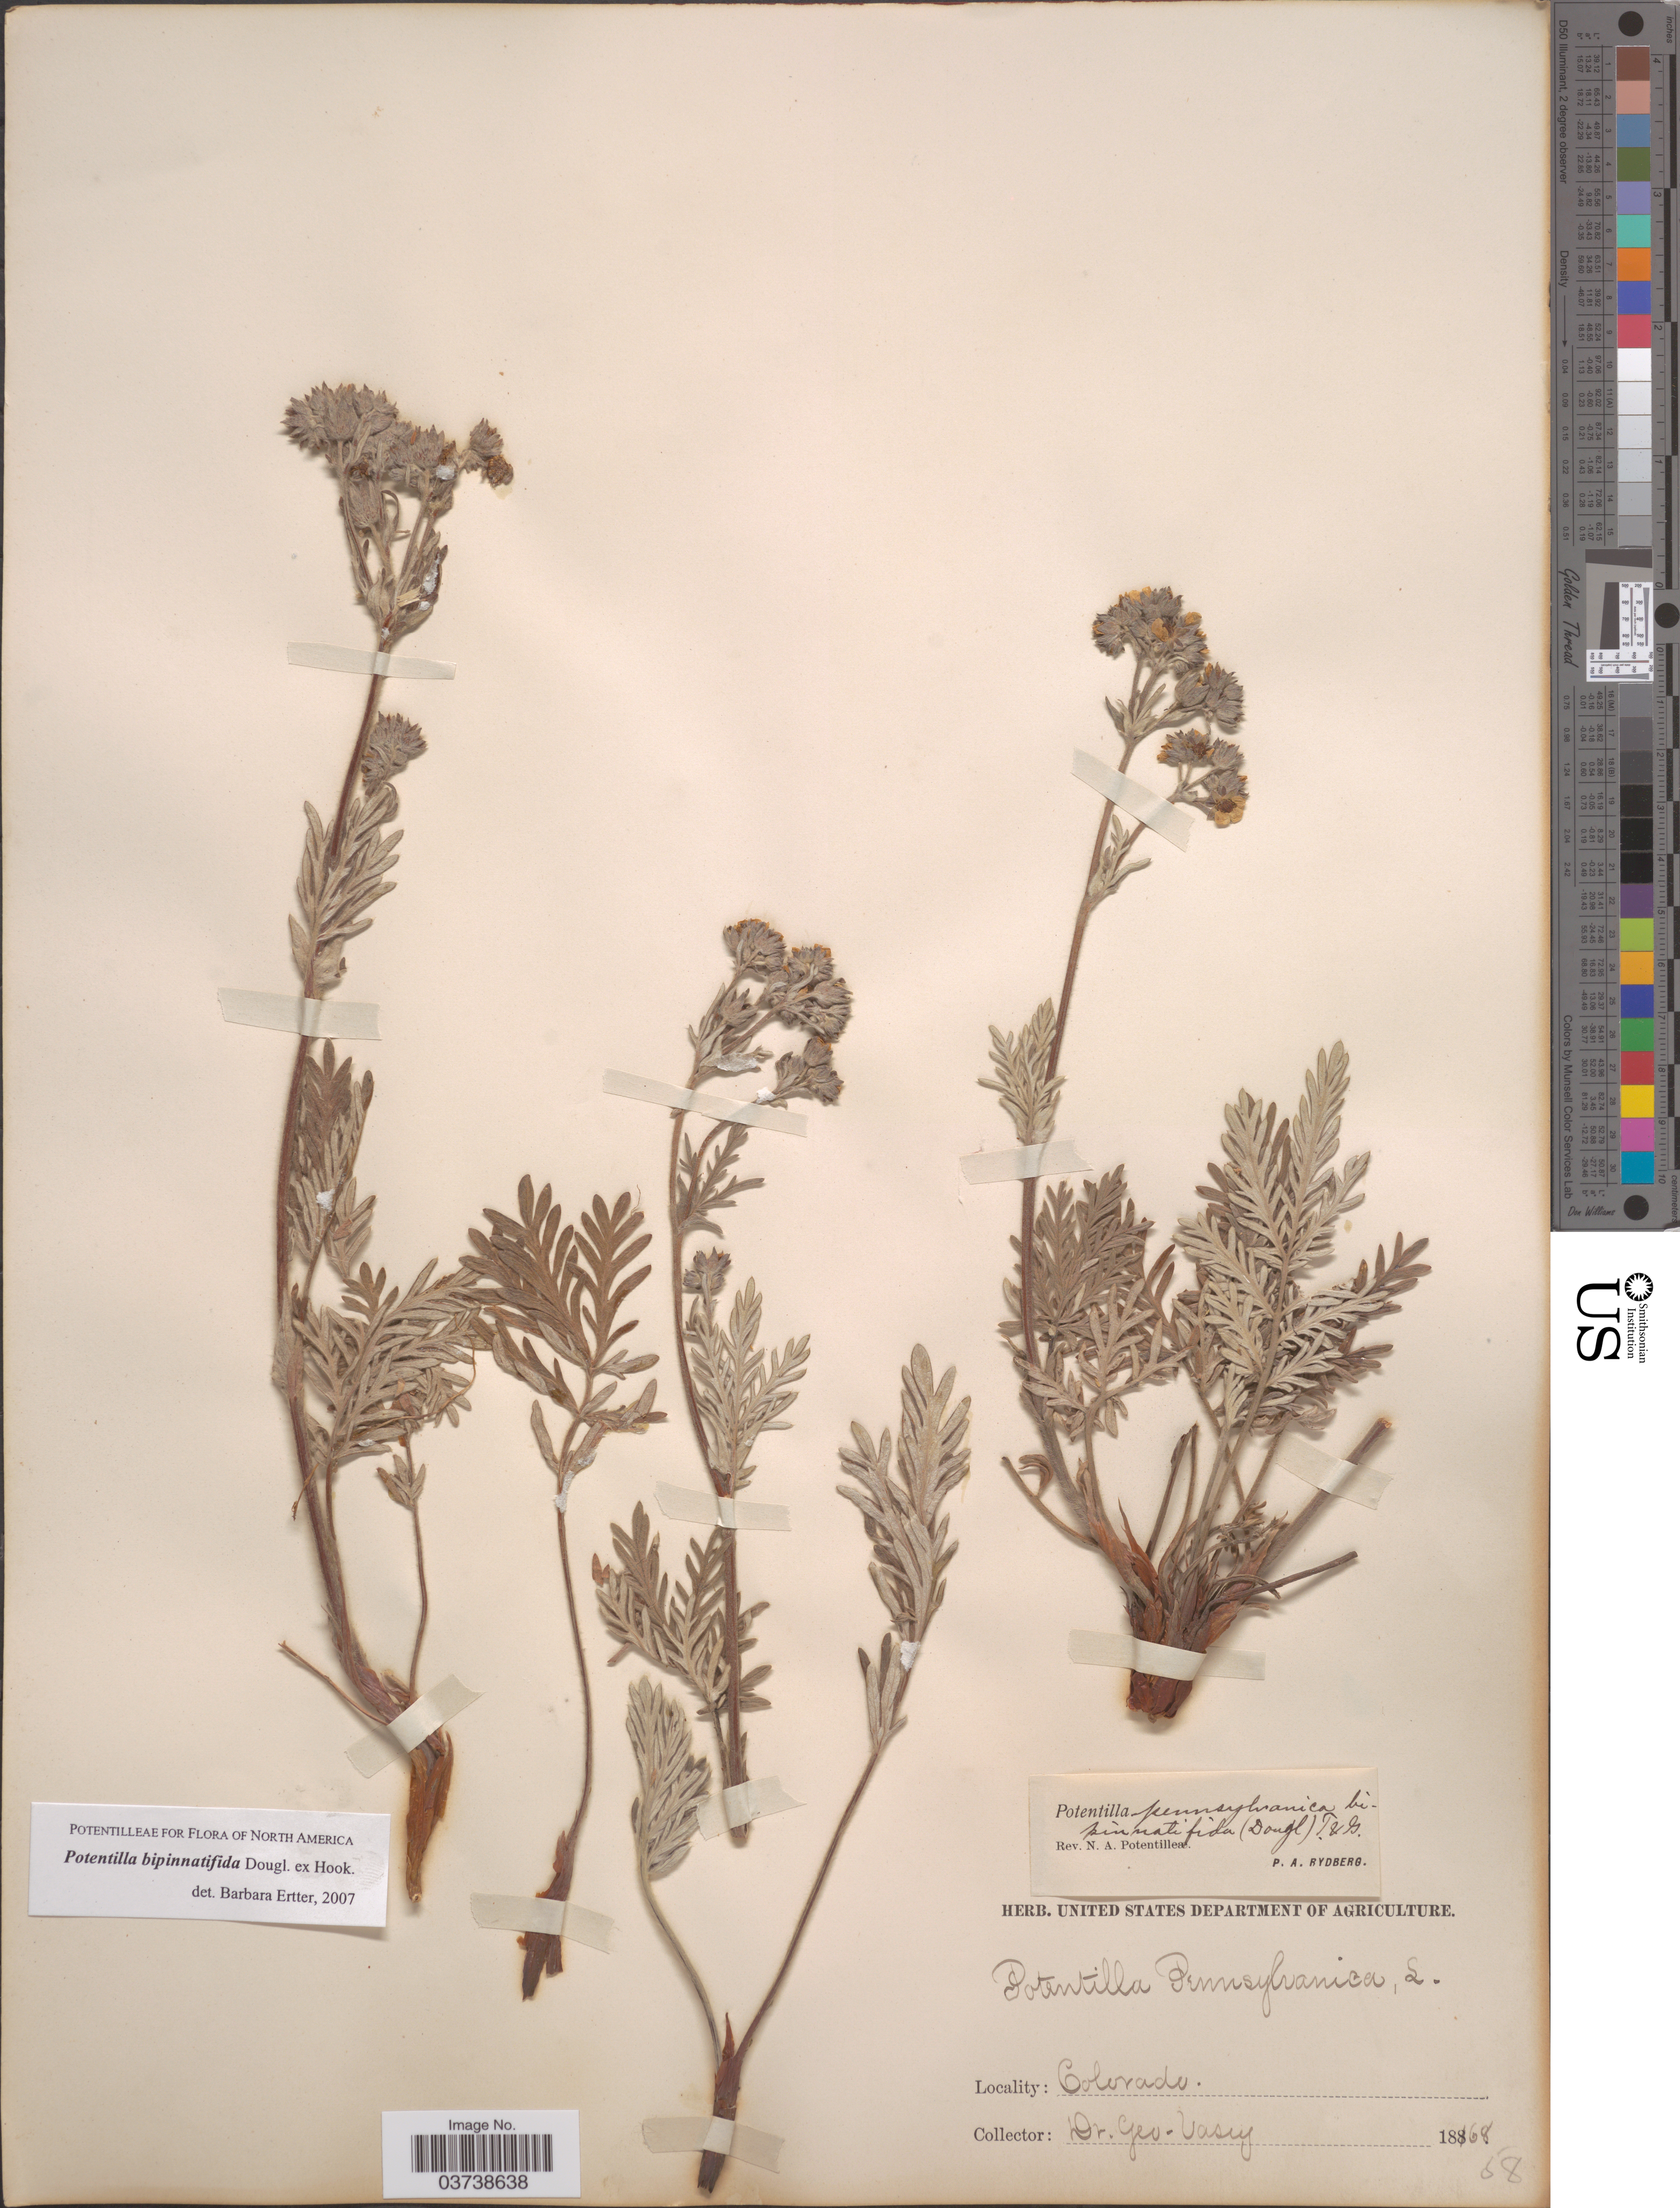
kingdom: Plantae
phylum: Tracheophyta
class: Magnoliopsida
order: Rosales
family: Rosaceae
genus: Potentilla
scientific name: Potentilla bipinnatifida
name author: Douglas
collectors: G. R. Vasey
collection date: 1868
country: United States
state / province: Colorado